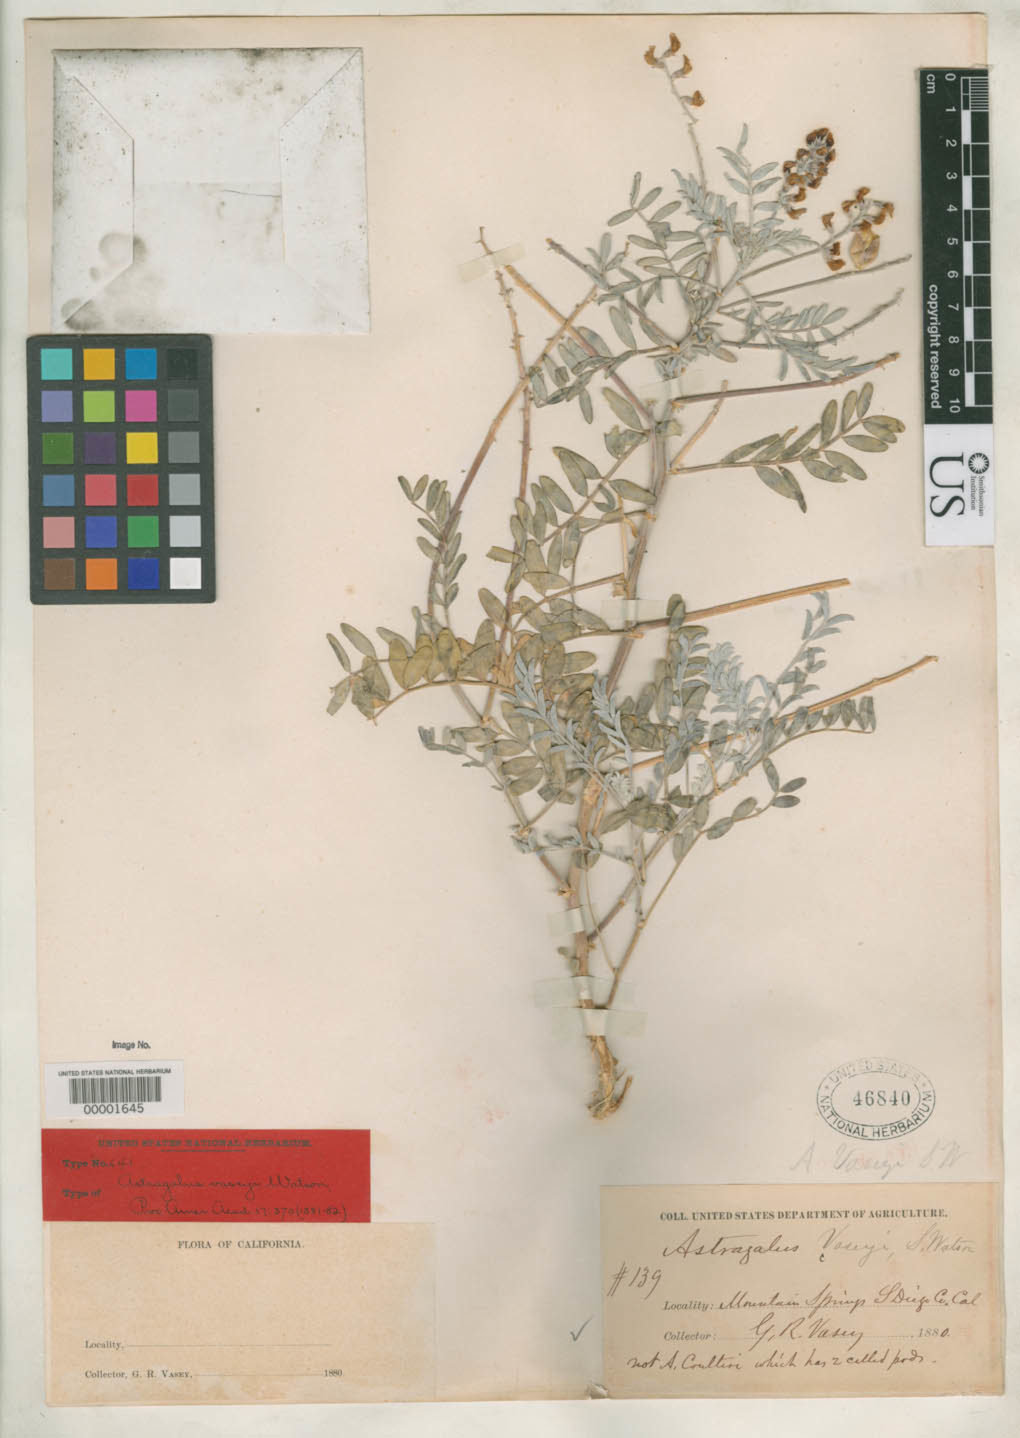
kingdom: Plantae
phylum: Tracheophyta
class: Magnoliopsida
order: Fabales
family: Fabaceae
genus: Astragalus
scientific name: Astragalus vaseyi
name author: S. Watson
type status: Isolectotype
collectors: G. R. Vasey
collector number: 139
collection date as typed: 1880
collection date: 1880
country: United States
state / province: California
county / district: San Diego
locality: Mountain Springs.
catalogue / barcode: US 46840